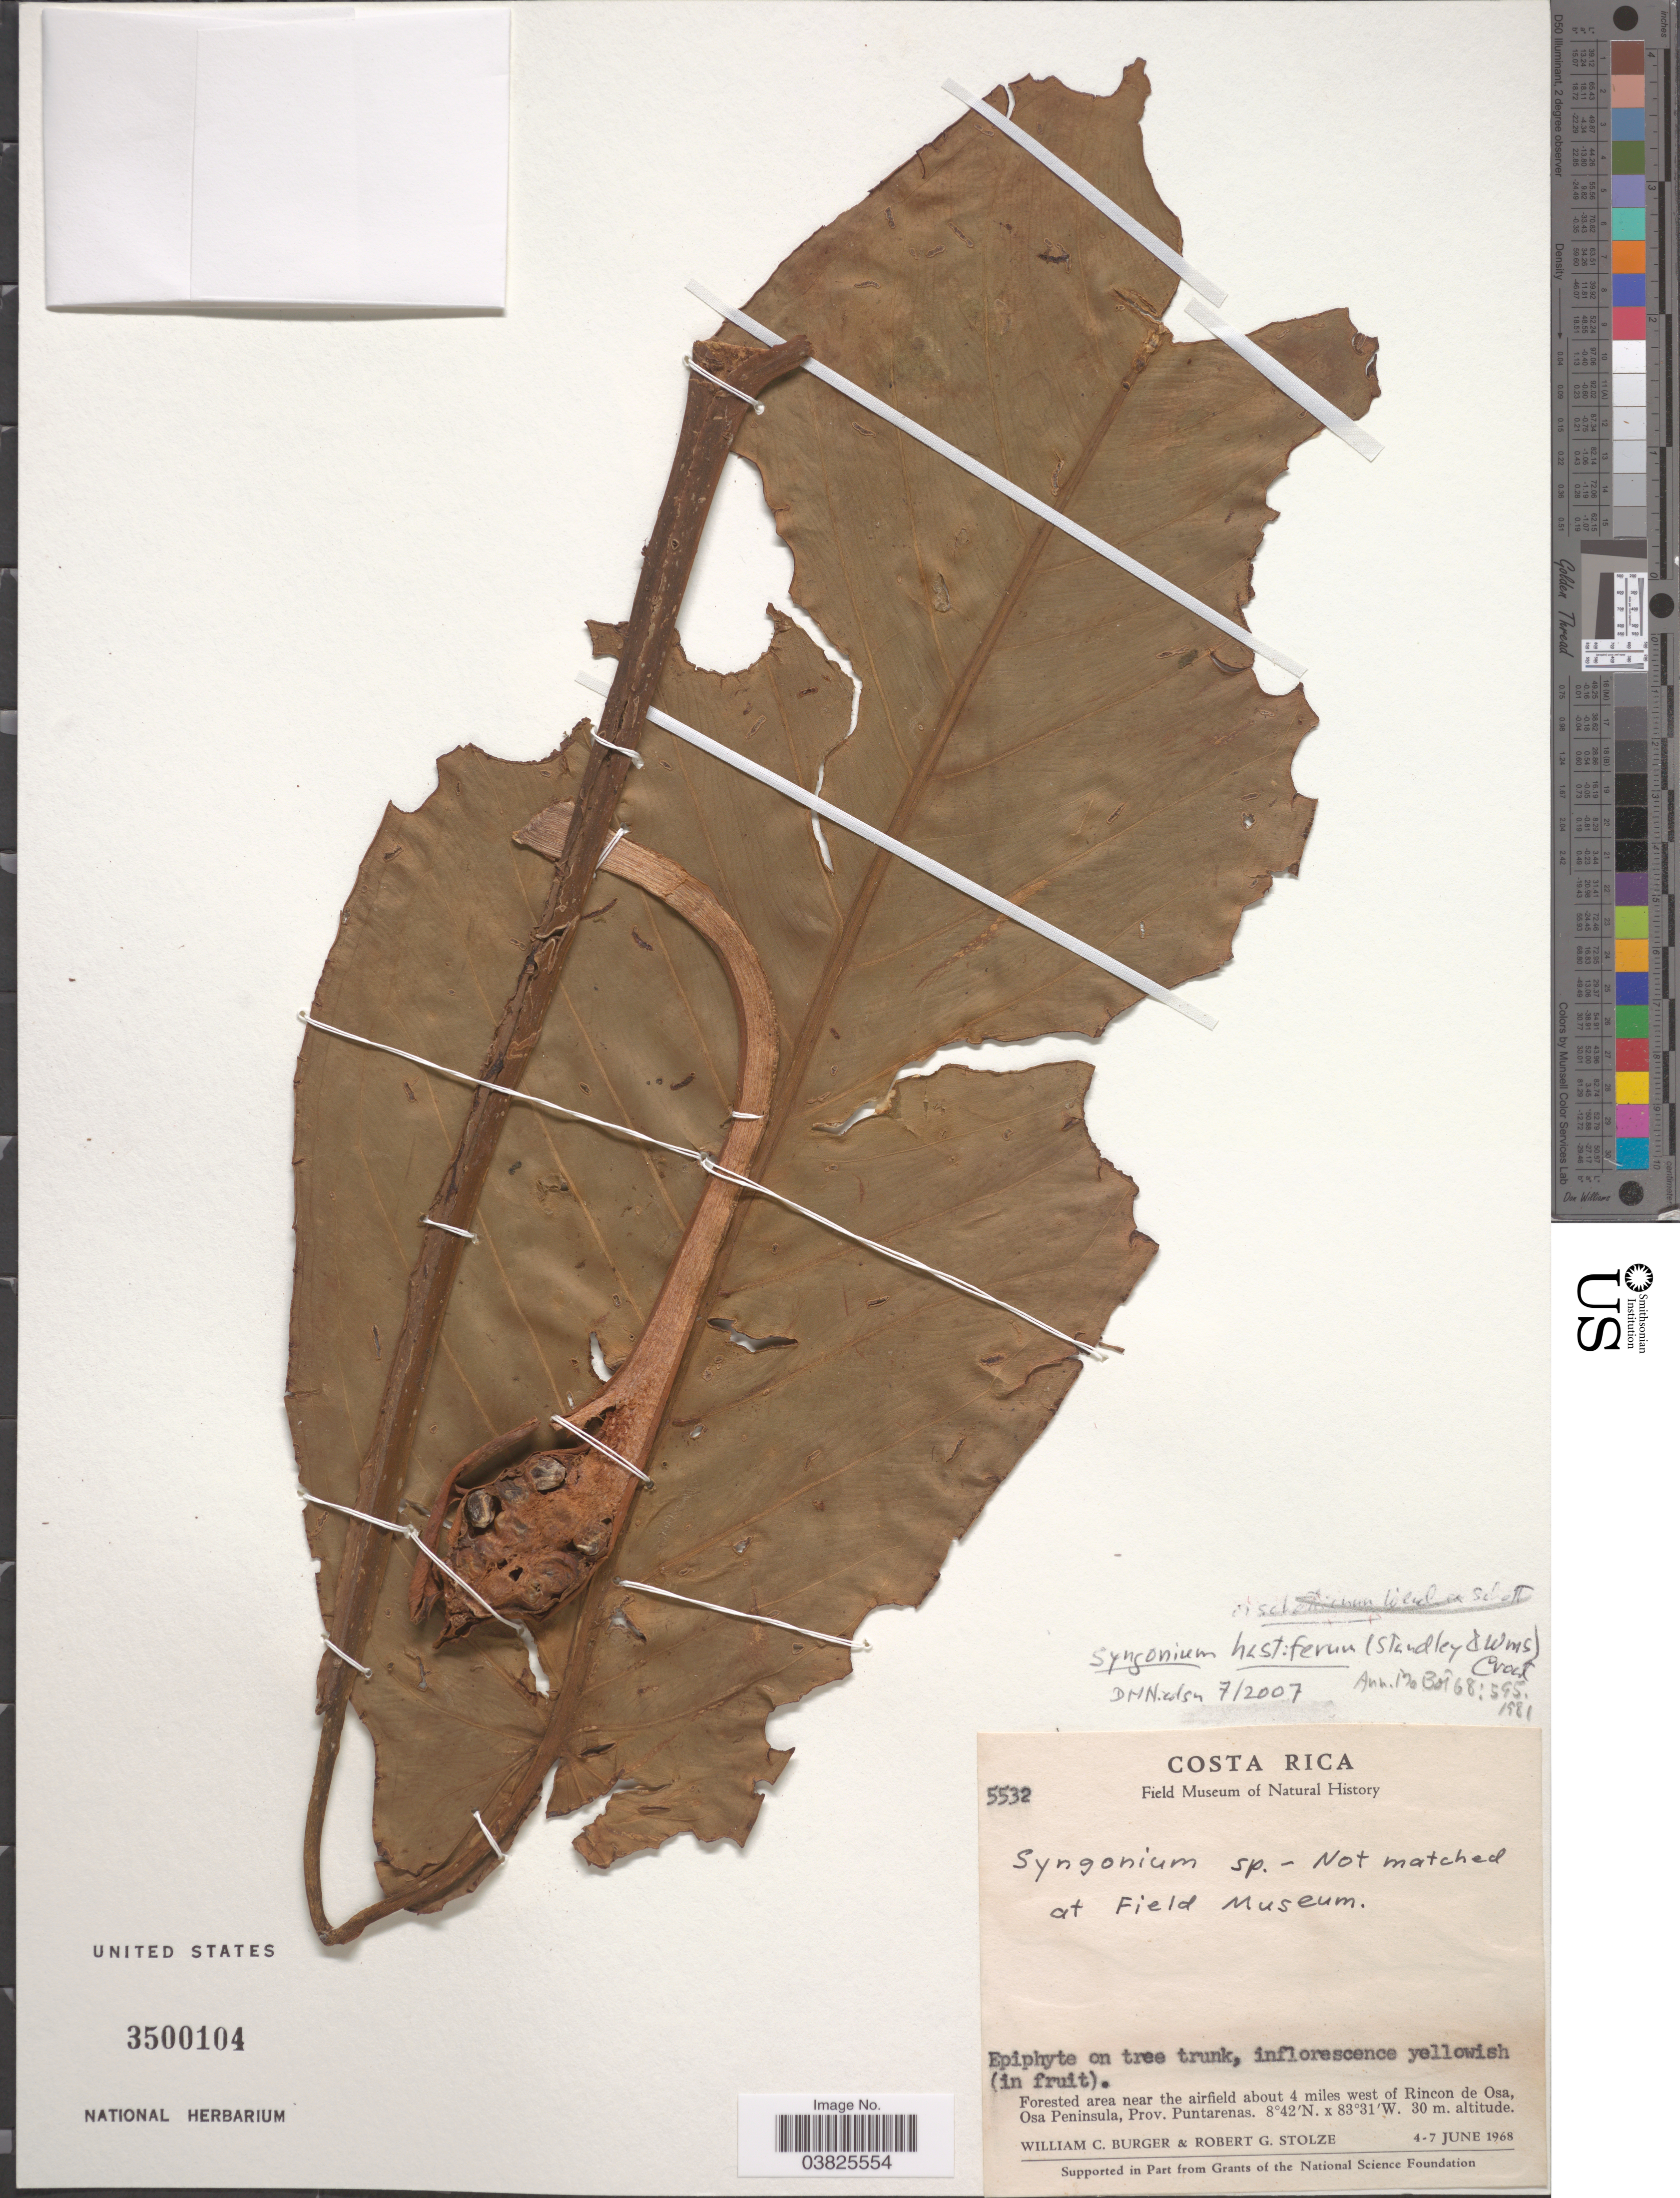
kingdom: Plantae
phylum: Tracheophyta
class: Liliopsida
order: Alismatales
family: Araceae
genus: Syngonium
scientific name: Syngonium hastiferum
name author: (Standl. & L.O. Williams) Croat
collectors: W. Burger & R. G. Stolze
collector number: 5532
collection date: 1968-06-04/1968-06-07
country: Costa Rica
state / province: Puntarenas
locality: Near the airfield about 4 miles west of Rincon de Osa, Osa Peninsula.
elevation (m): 30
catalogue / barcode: US 3500104